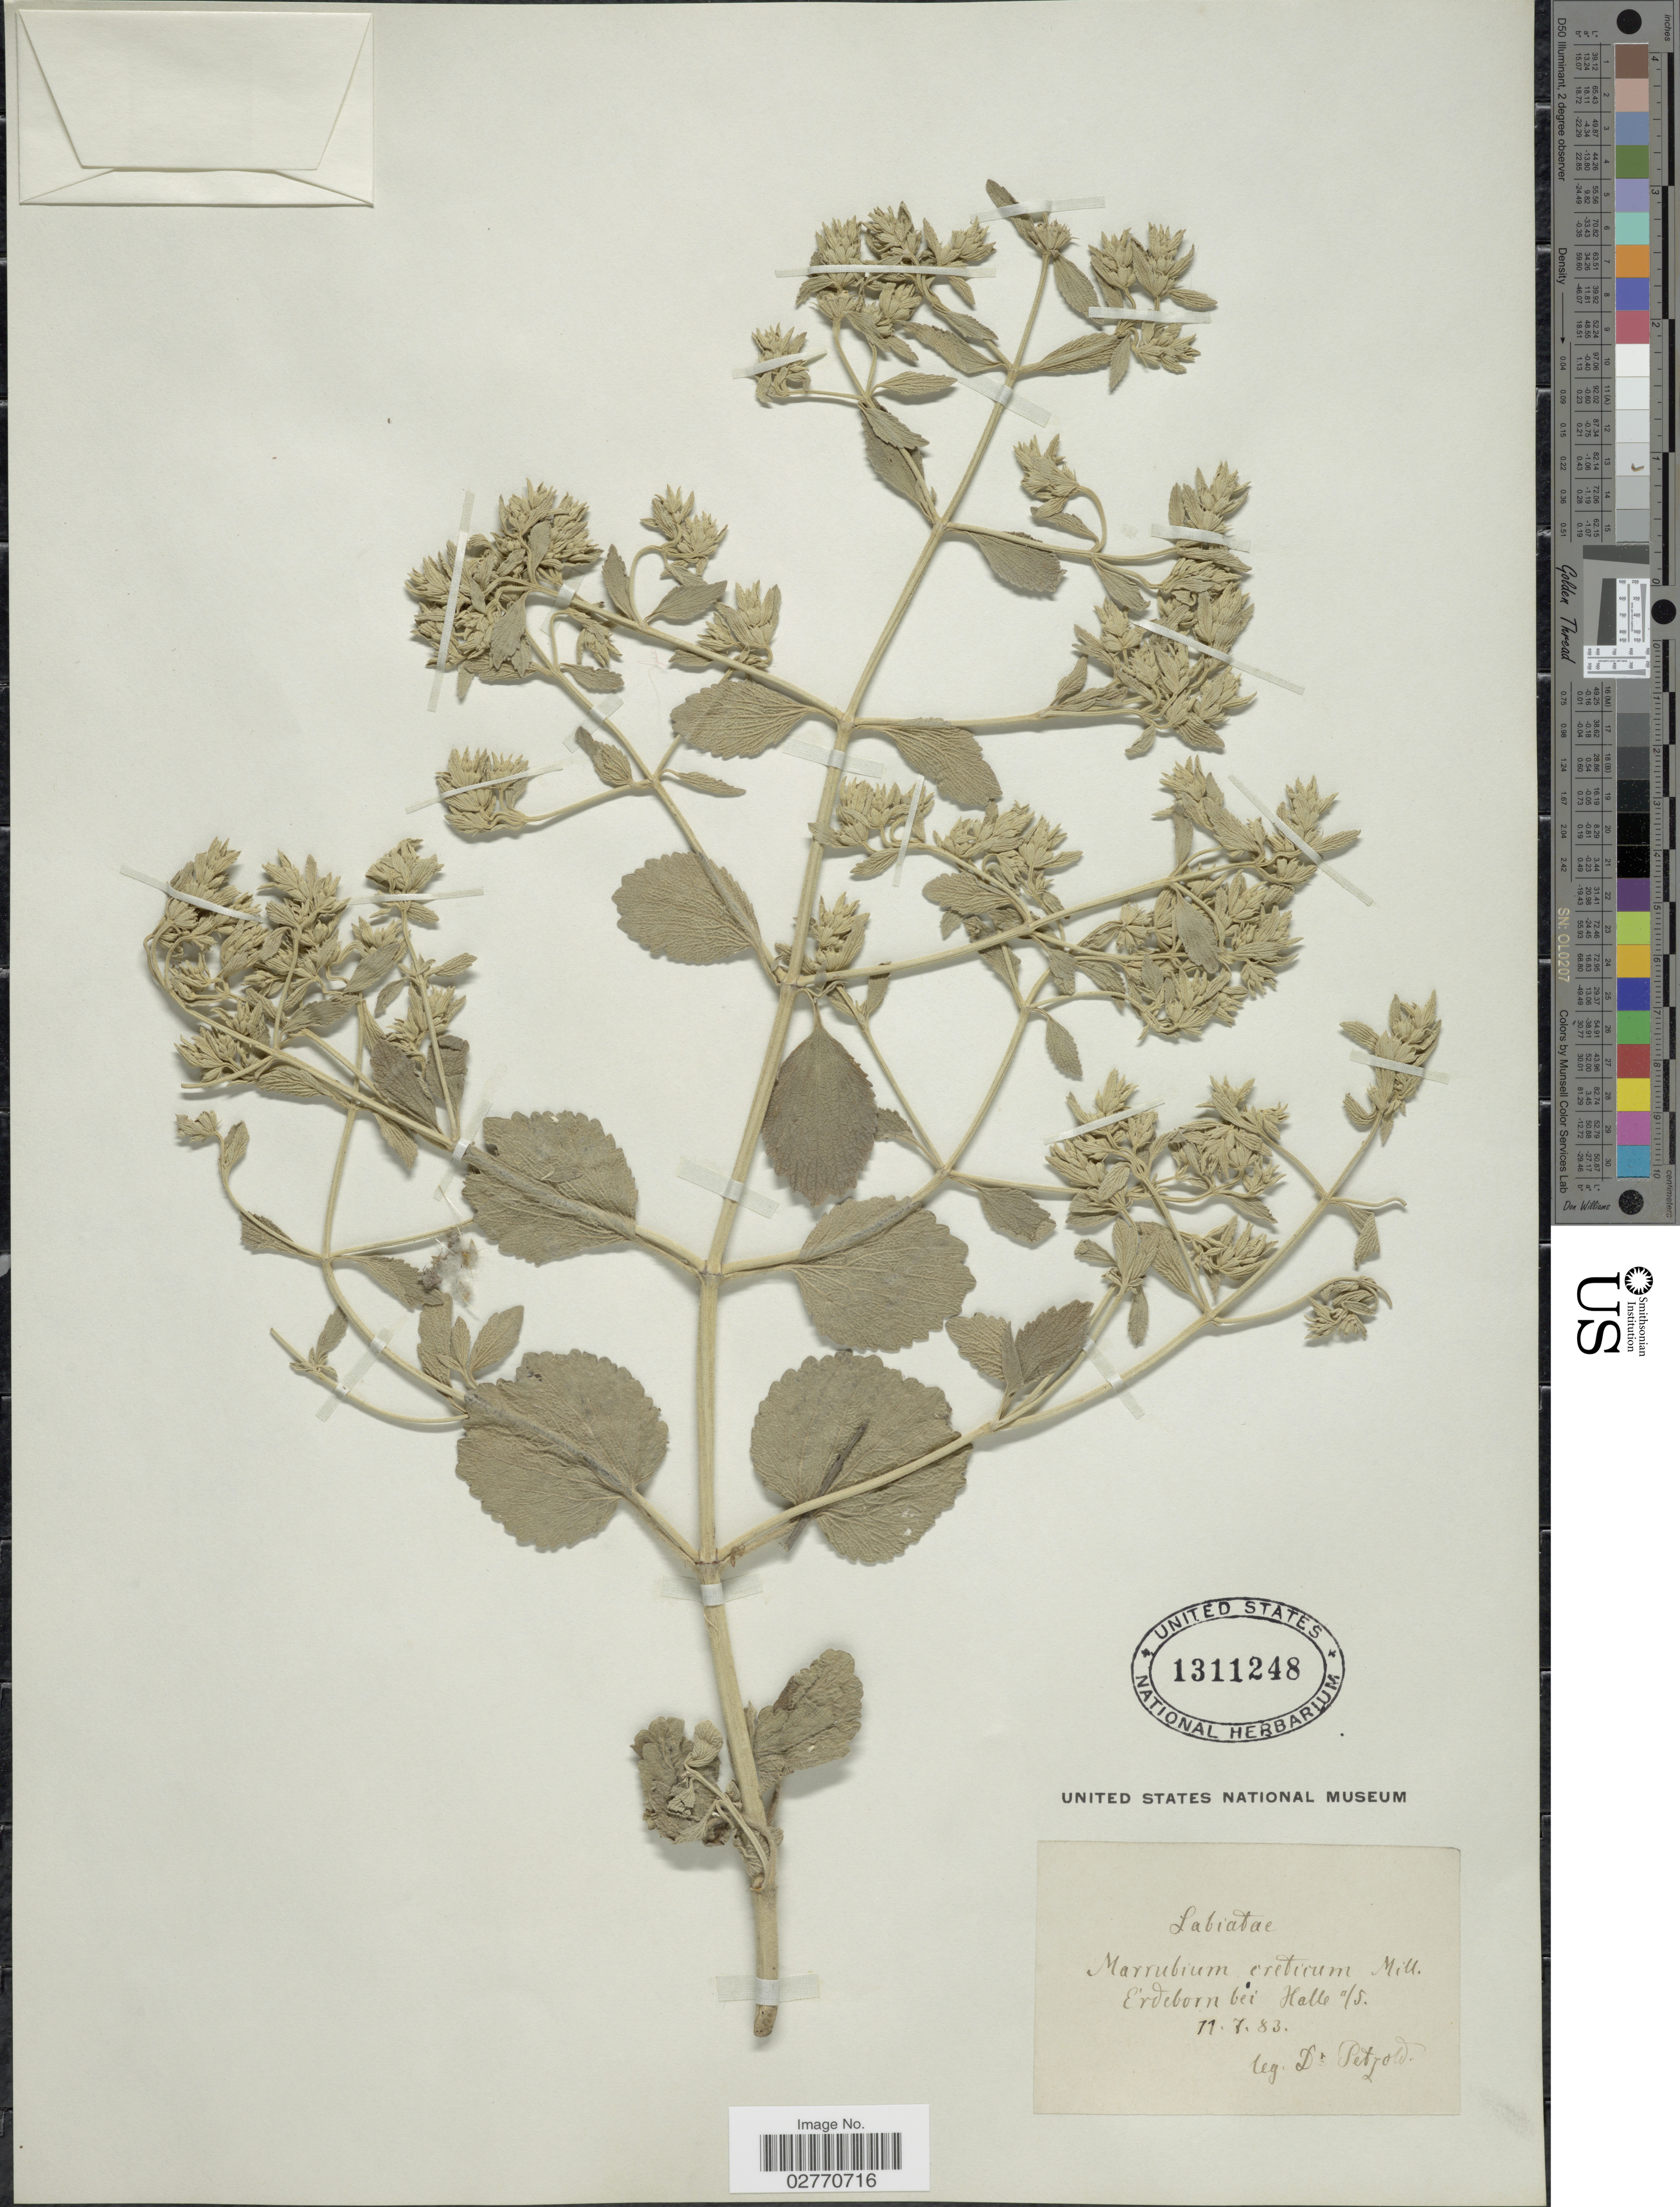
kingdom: Plantae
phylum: Tracheophyta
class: Magnoliopsida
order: Lamiales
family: Lamiaceae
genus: Marrubium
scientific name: Marrubium creticum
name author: Mill.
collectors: Petzold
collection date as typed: Transcribed d/m/y: 11/7/83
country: Germany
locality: Erdeborn bei Halle a/S [interpreted].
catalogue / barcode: US 1311248